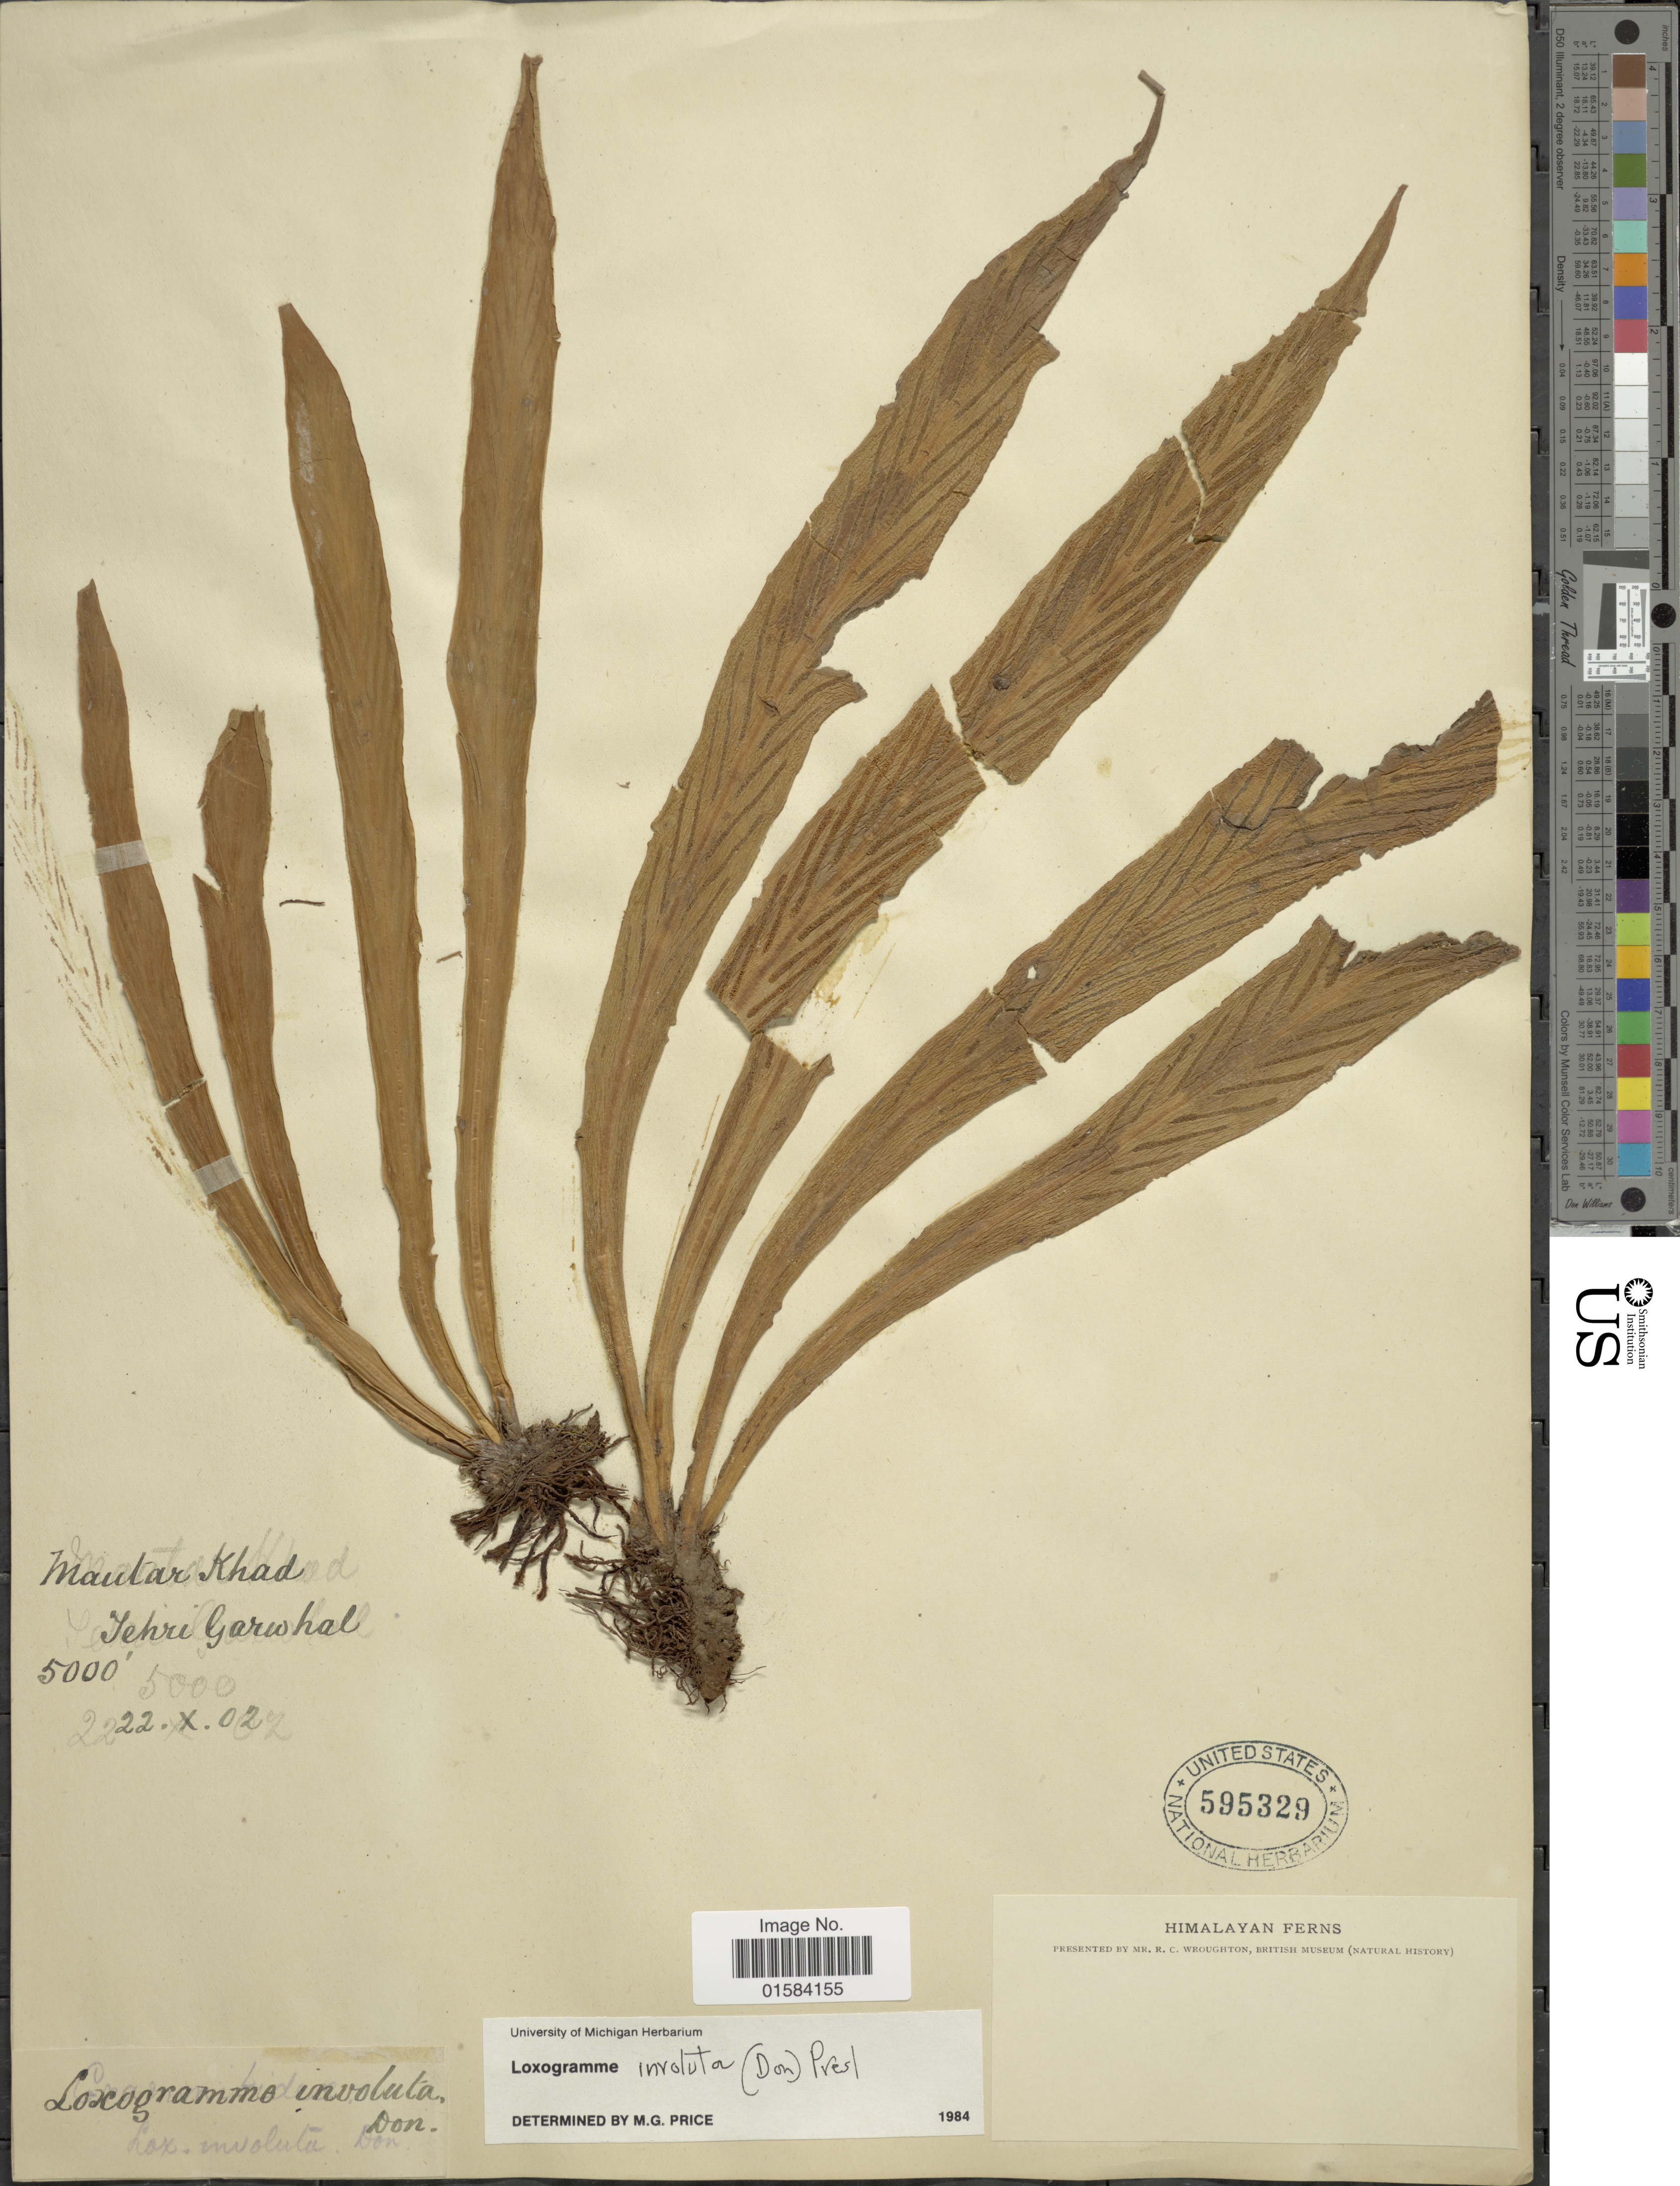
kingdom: Plantae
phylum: Tracheophyta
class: Polypodiopsida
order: Polypodiales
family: Polypodiaceae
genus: Loxogramme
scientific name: Loxogramme involuta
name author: (D. Don) C. Presl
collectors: R. Wroughton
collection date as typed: Transcribed d/m/y: 22/10/2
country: India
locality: Himalayan, Mautar Khad, Tehri Garhwal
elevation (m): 1524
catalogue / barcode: US 595329